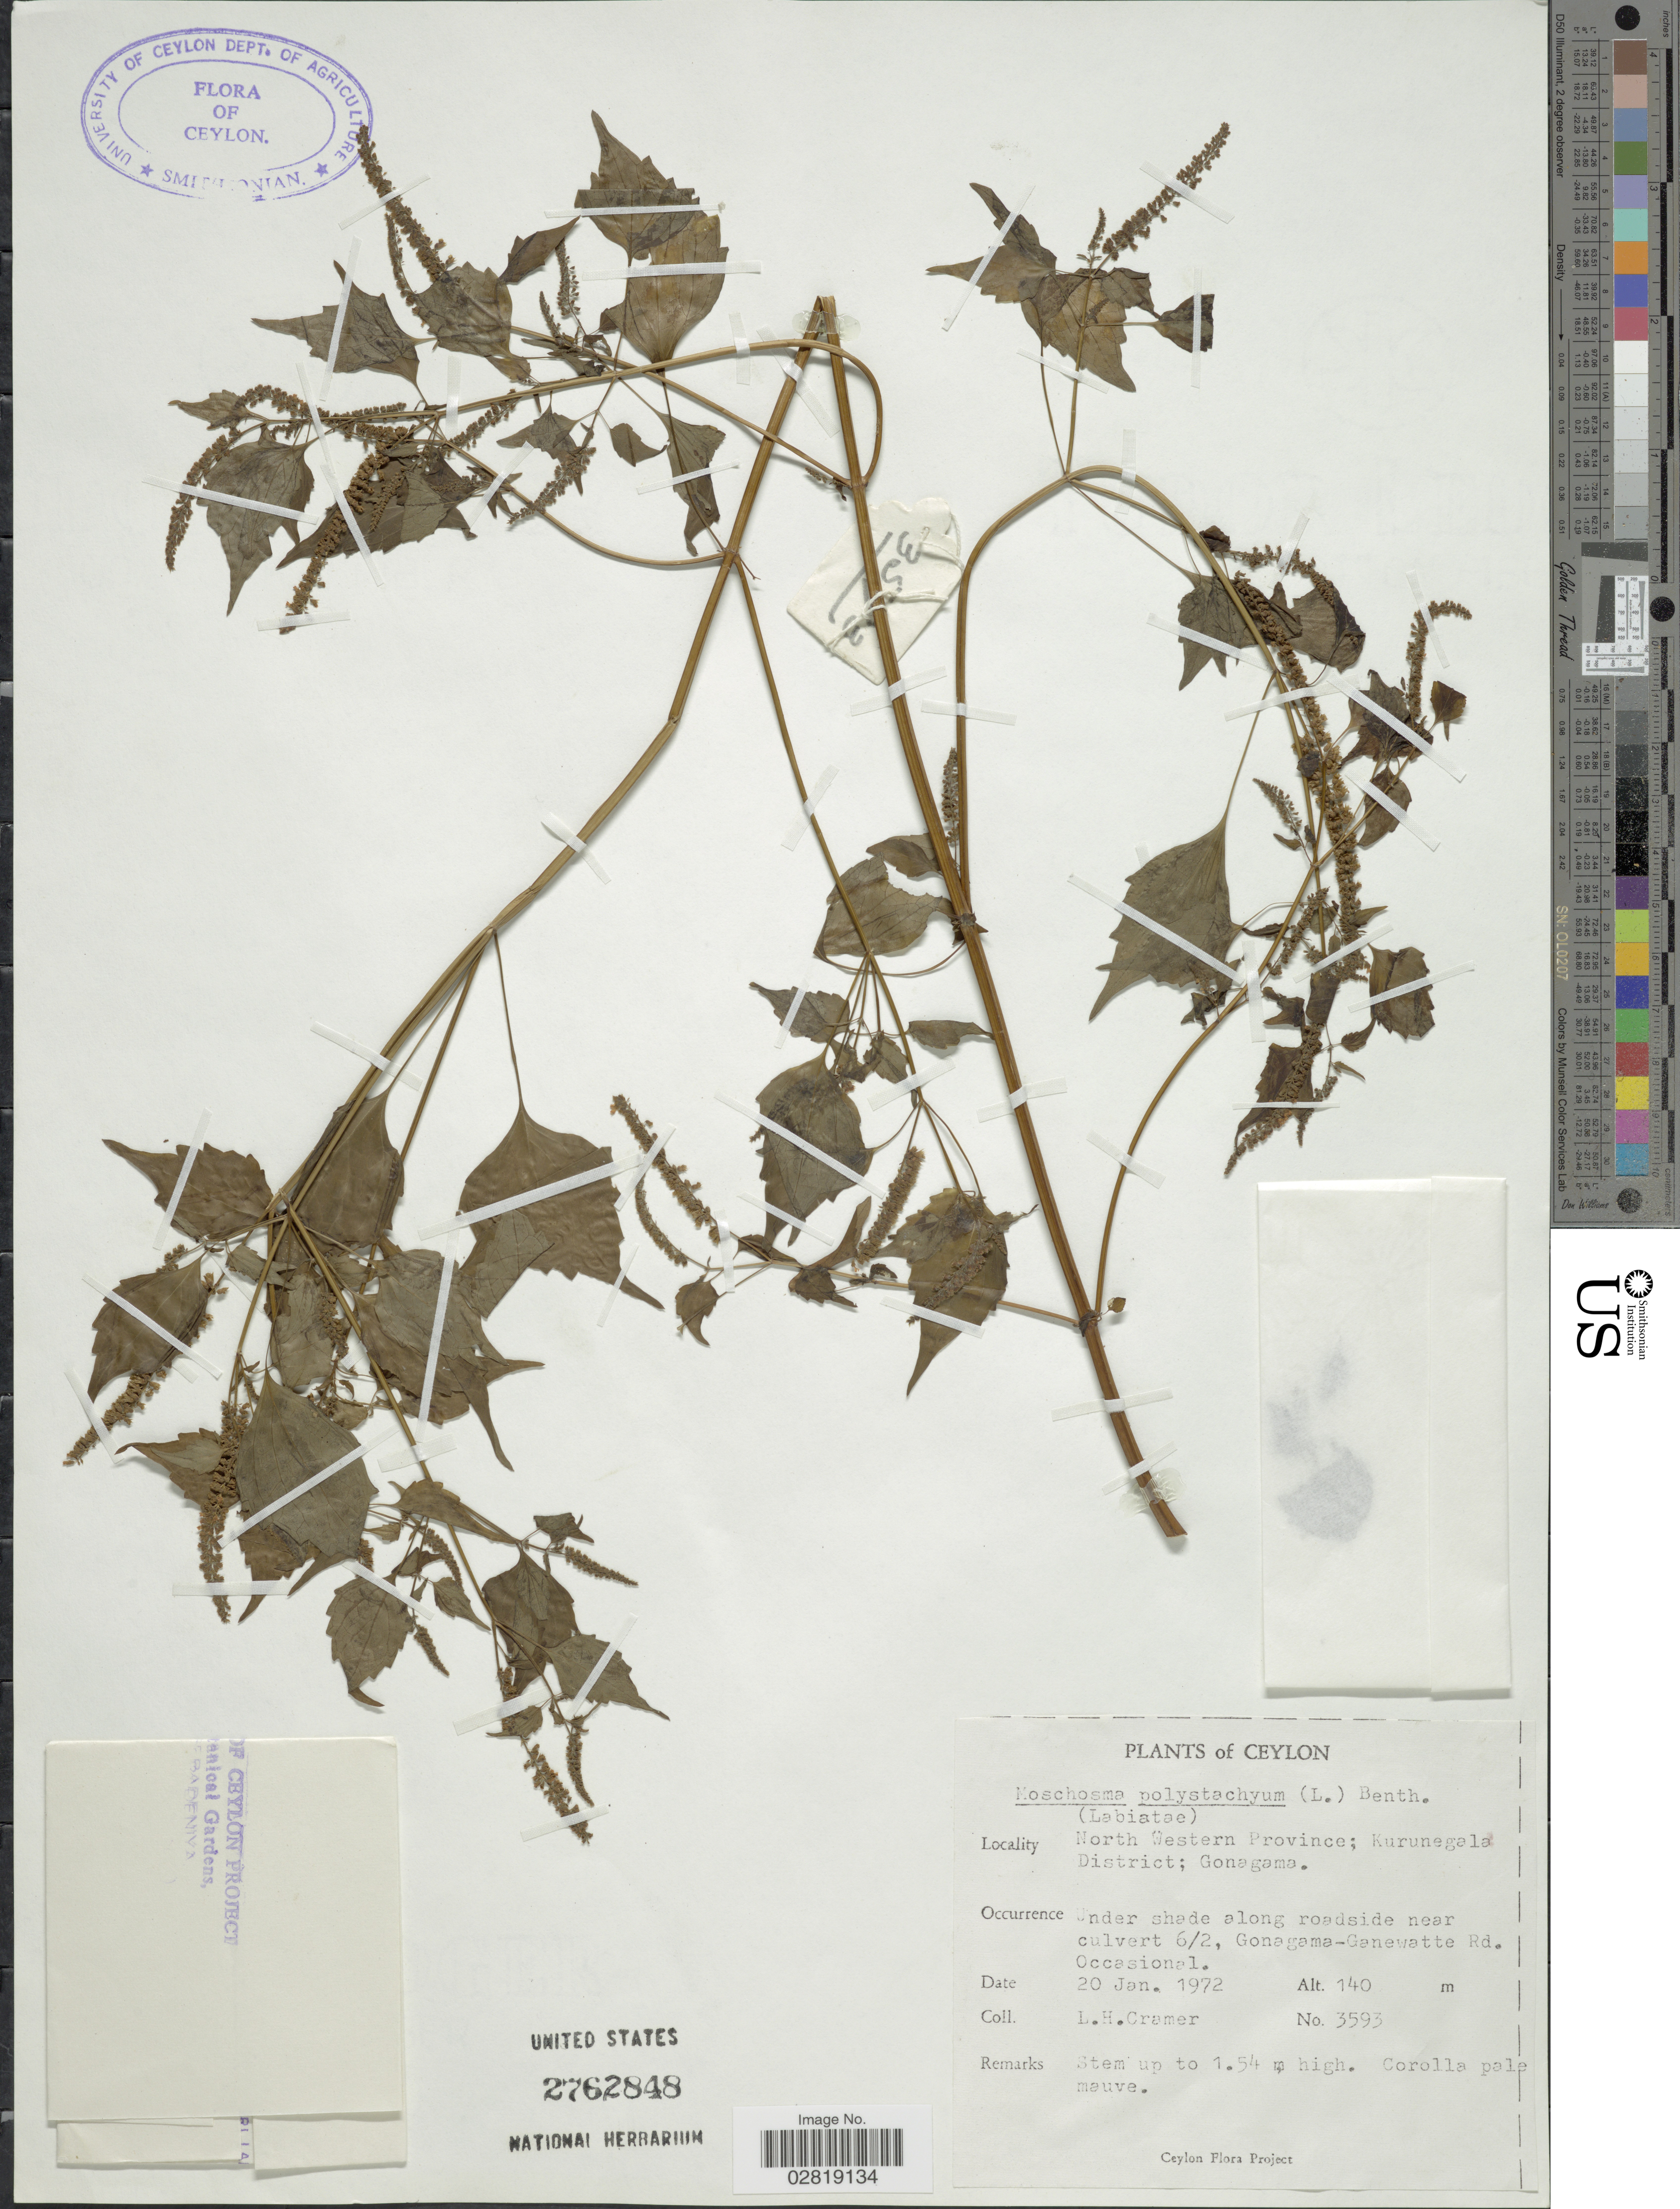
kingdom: Plantae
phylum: Tracheophyta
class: Magnoliopsida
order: Lamiales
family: Lamiaceae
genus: Basilicum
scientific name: Basilicum polystachyon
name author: (L.) Moench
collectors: L. H. Cramer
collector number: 3593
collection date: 1972-01-20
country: Sri Lanka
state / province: North Western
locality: Ceylon. North Western Province; Kurunegala District; Gonagama. Under shade along roadside near culvert 6/2, Gonagama-Ganewatte Rd.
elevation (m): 140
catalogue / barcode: US 2762848